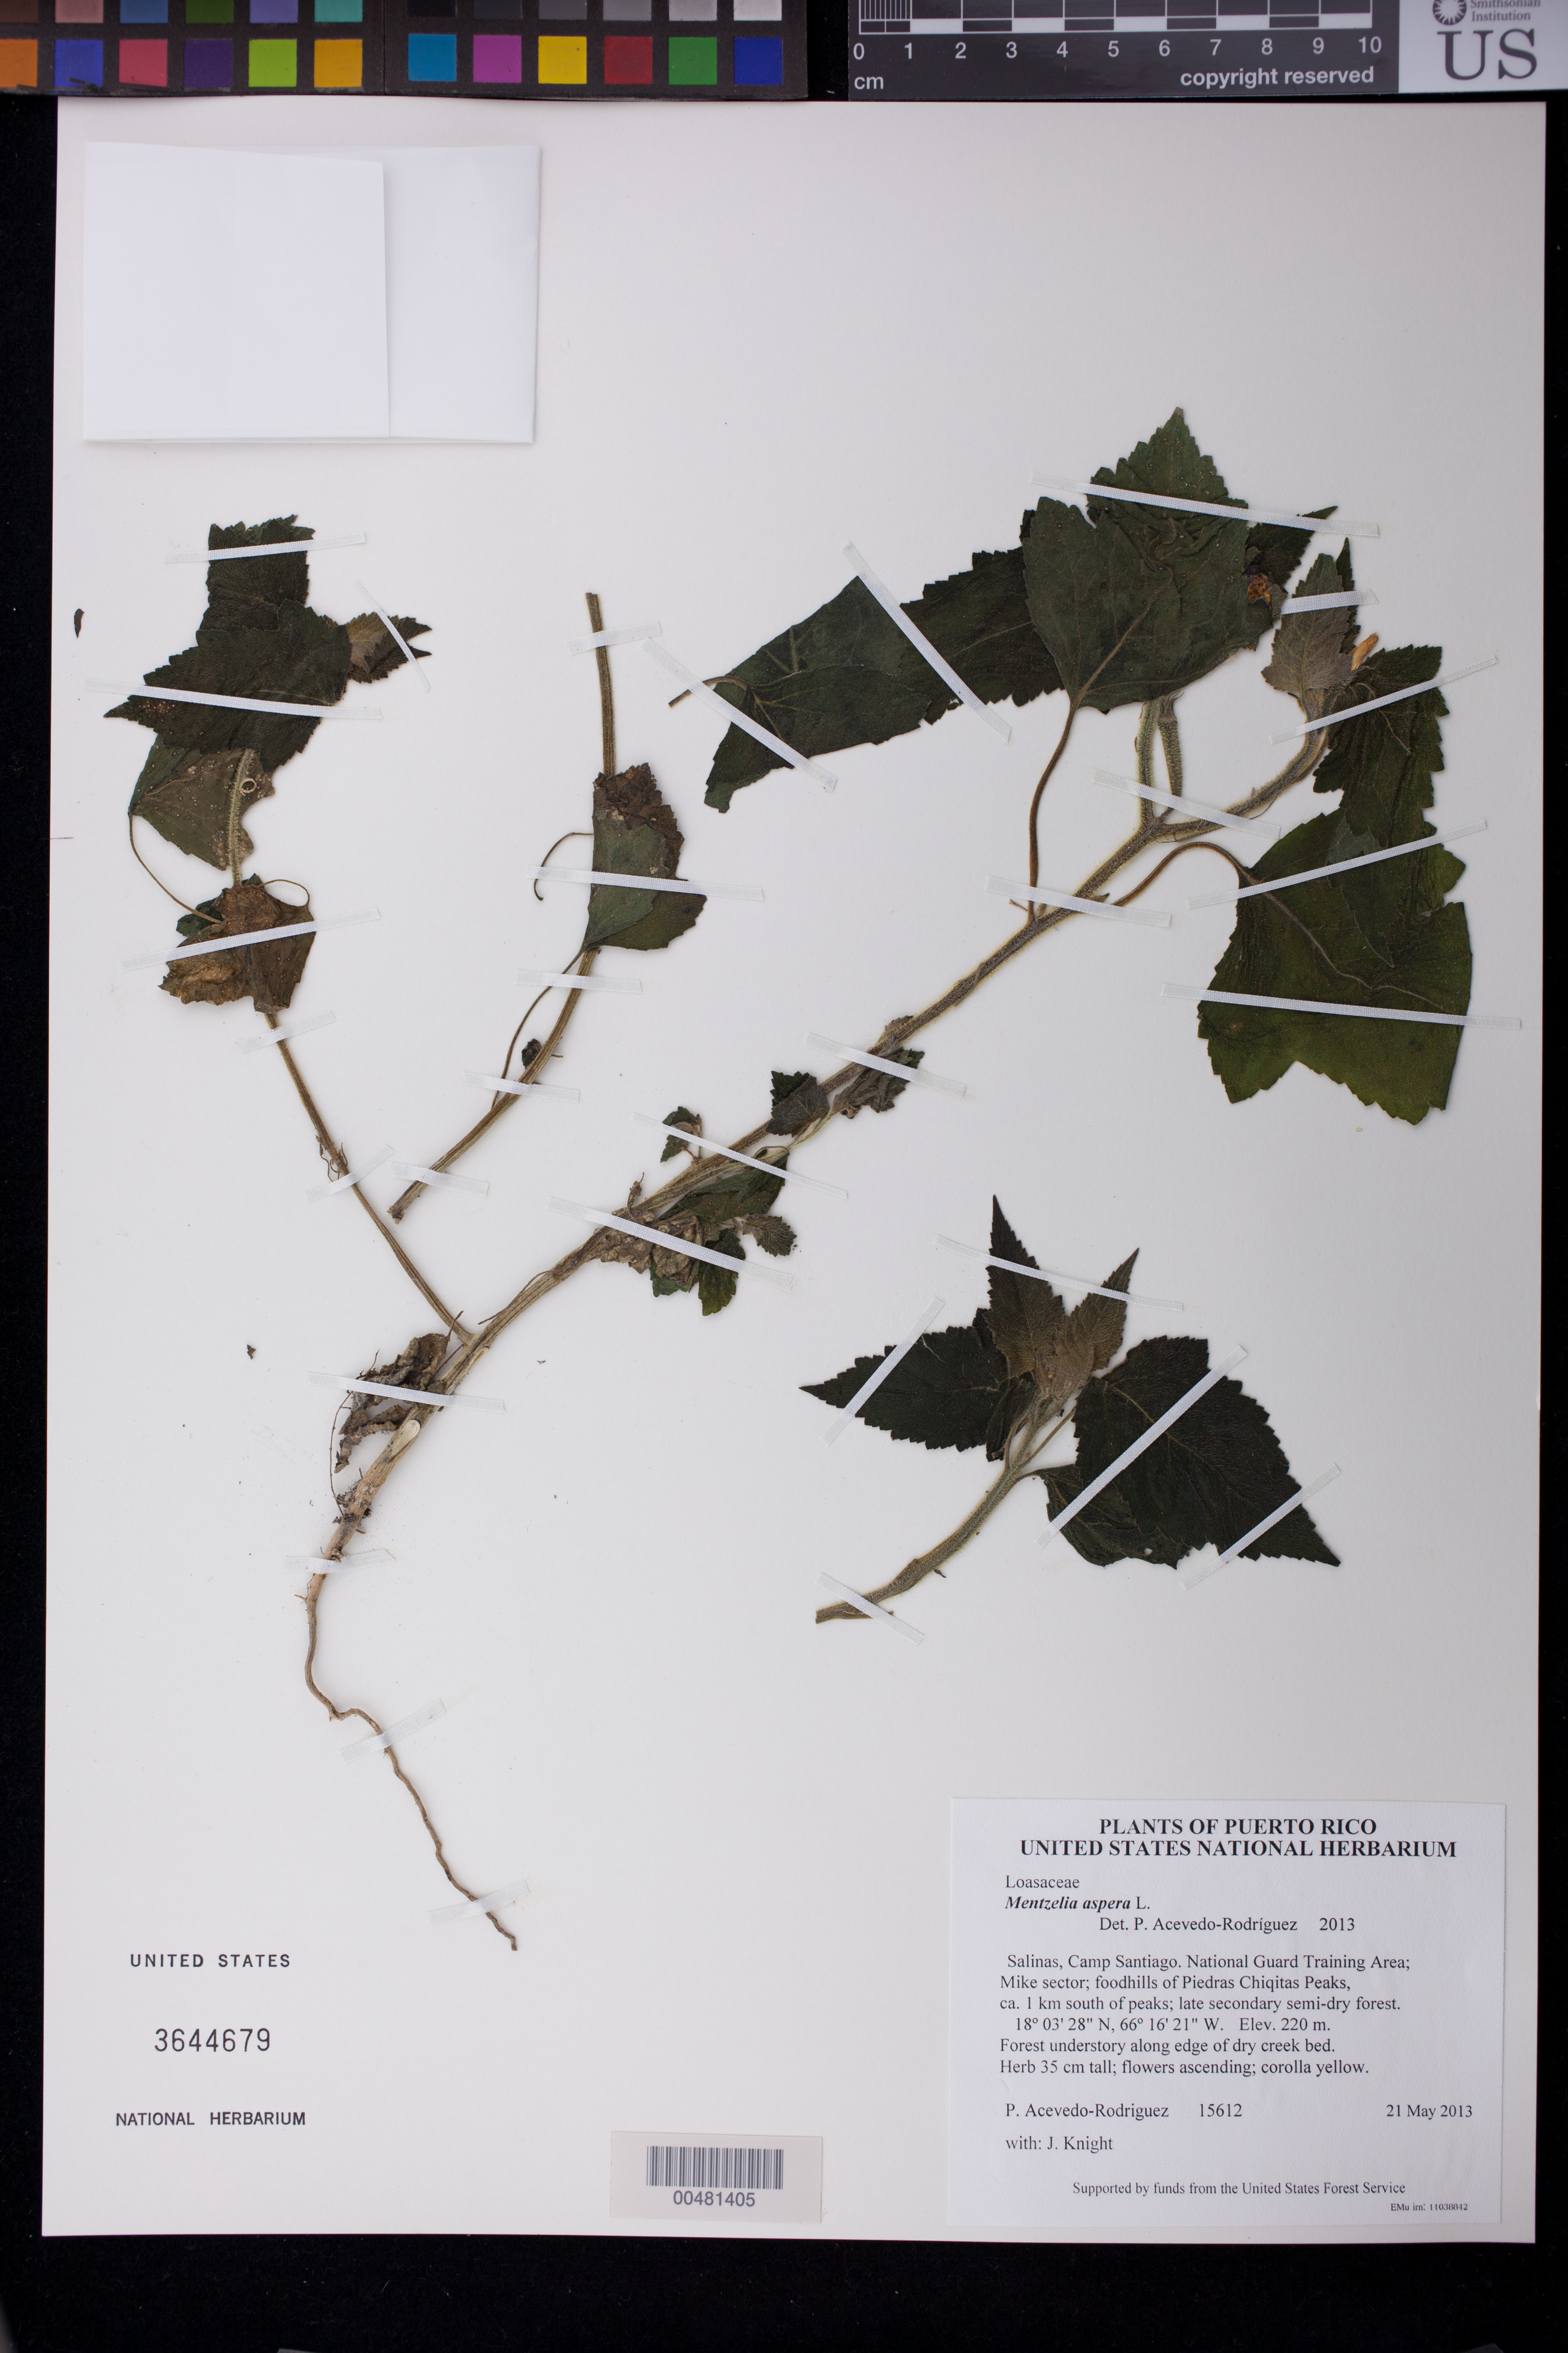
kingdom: Plantae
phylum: Tracheophyta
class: Magnoliopsida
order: Cornales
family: Loasaceae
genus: Mentzelia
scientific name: Mentzelia aspera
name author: L.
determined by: Acevedo-Rodríguez, P., (BOT), Smithsonian Institution - National Museum of Natural History (UNITED STATES)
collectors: P. Acevedo-Rodr. & J. Knight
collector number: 15612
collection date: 2013-05-21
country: Puerto Rico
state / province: Salinas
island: Puerto Rico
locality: Camp Santiago. National Guard Training Area; Mike sector; foodhills of Piedras Chiqitas Peaks, ca. 1 km south of peaks; late secondary semi-dry forest.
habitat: Forest understory along edge of dry creek bed.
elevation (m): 220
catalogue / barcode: US 3644679